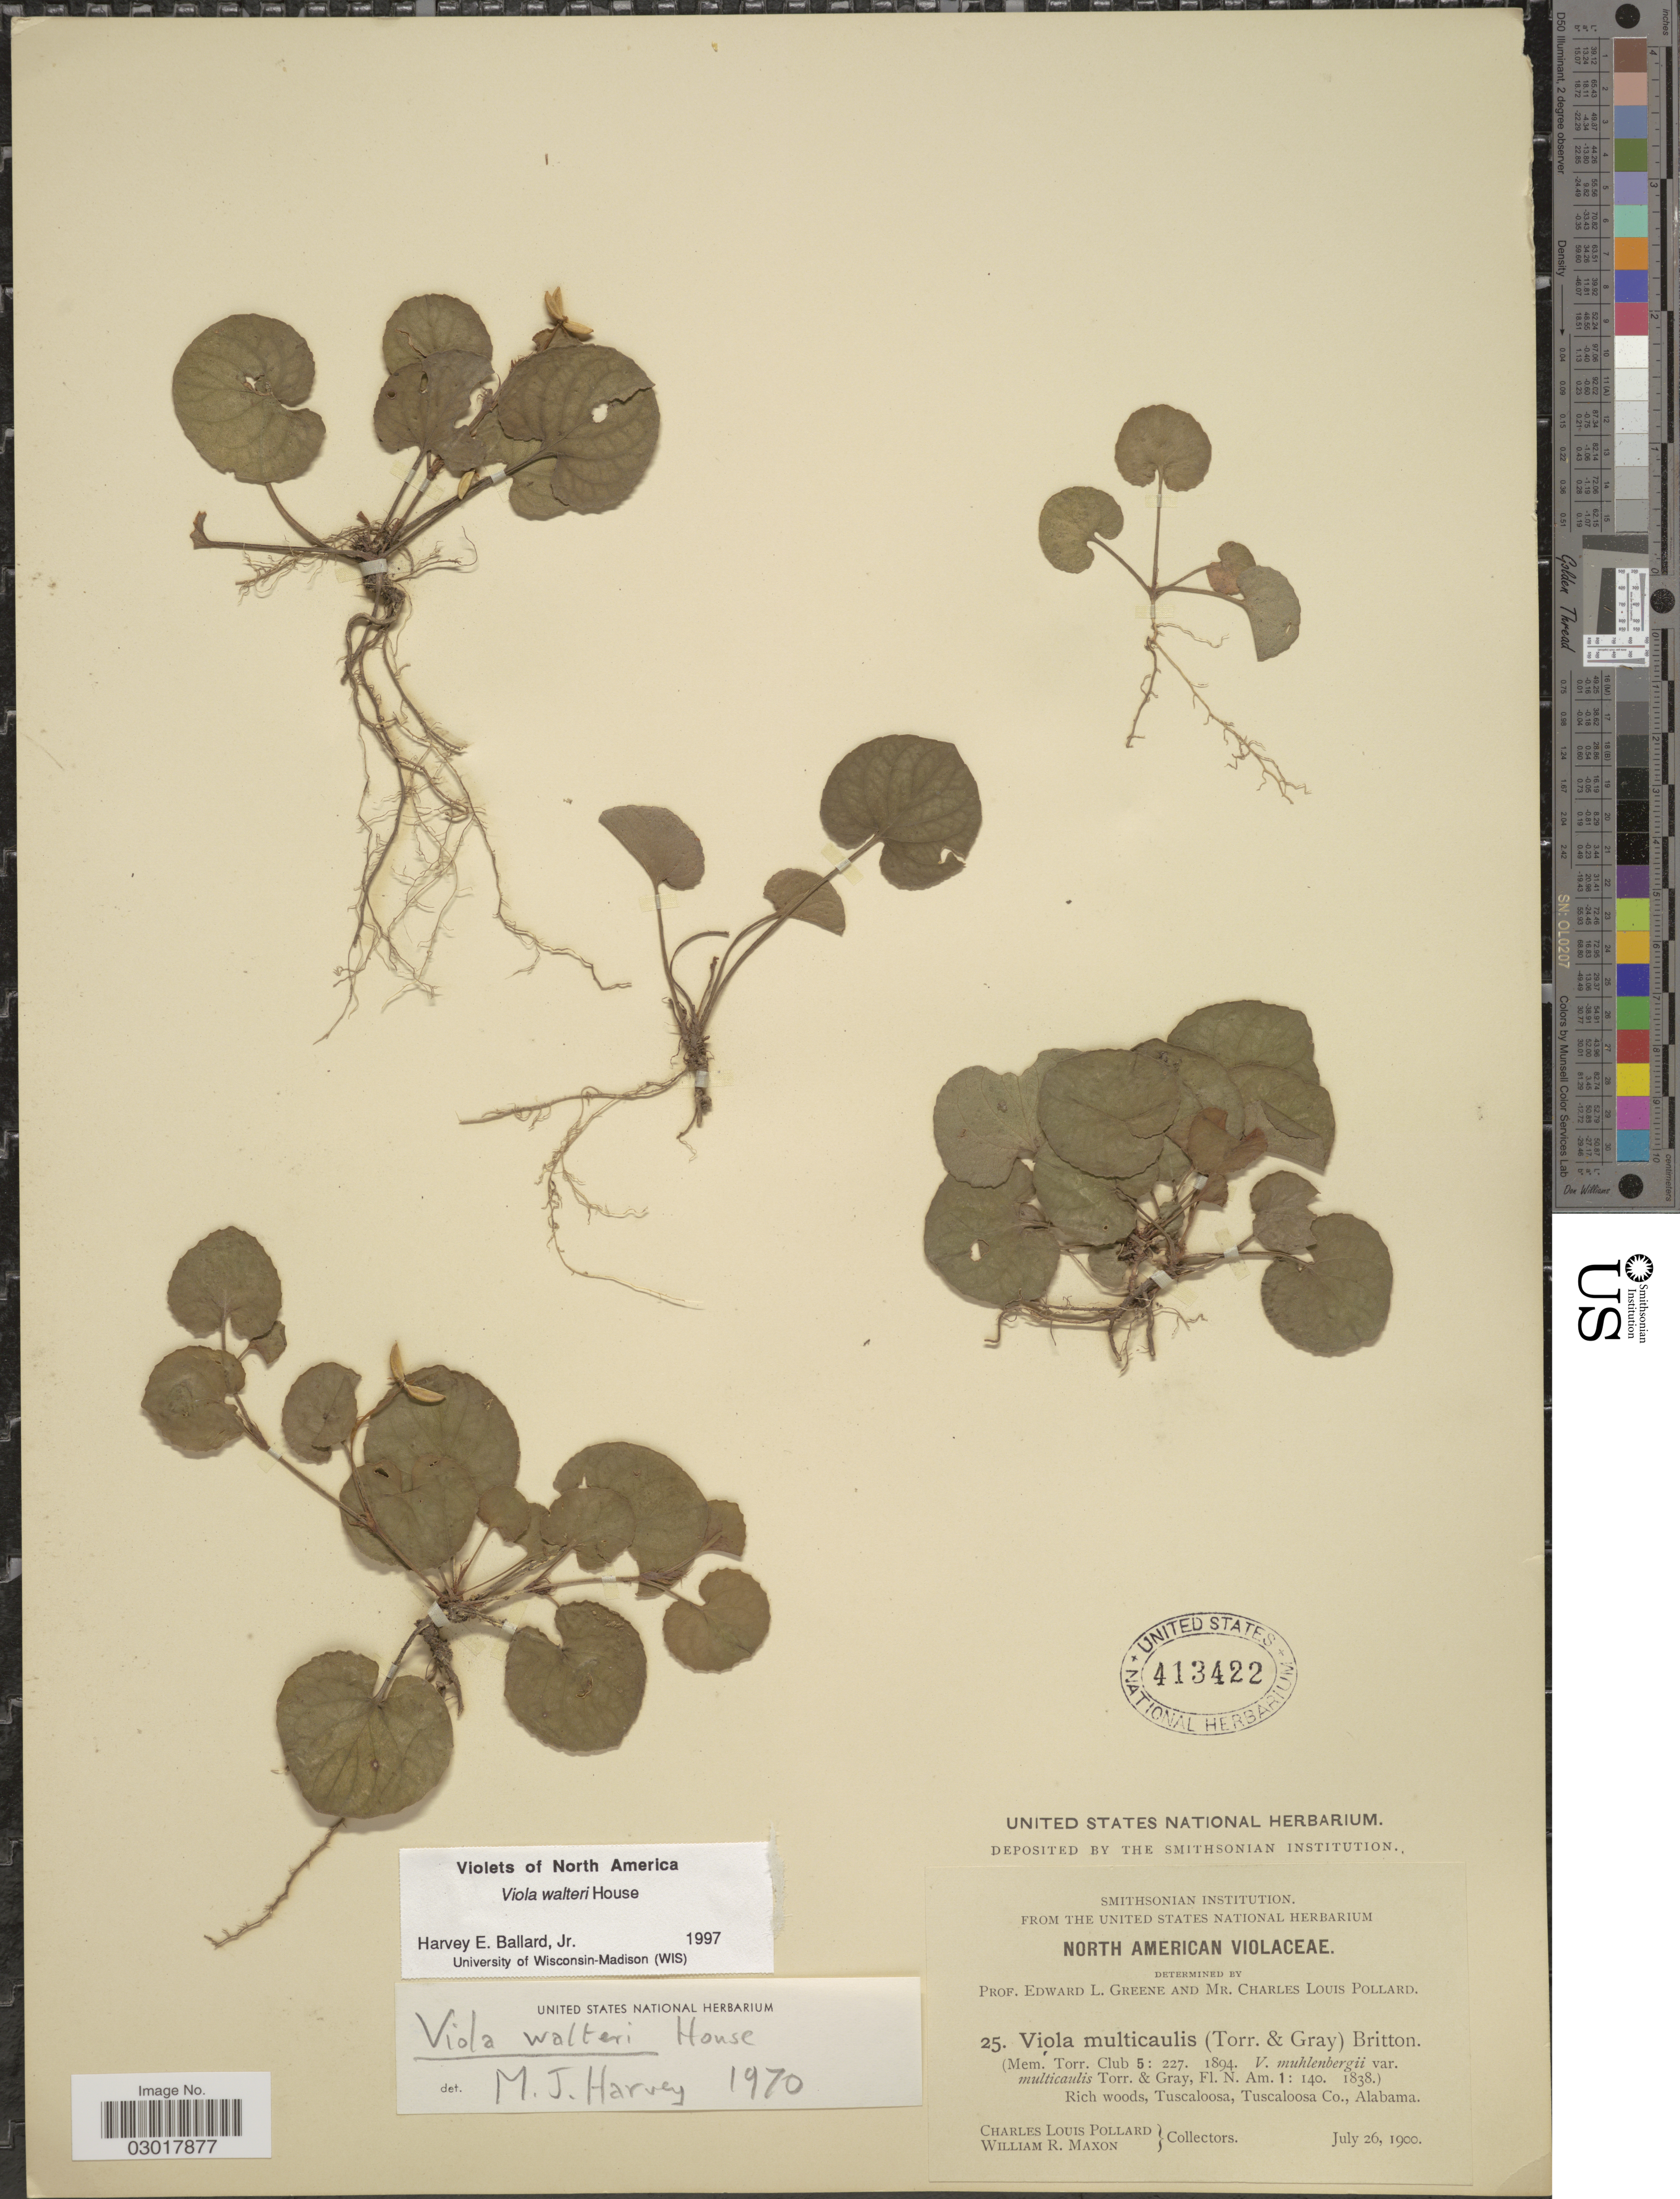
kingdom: Plantae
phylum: Tracheophyta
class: Magnoliopsida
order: Malpighiales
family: Violaceae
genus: Viola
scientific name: Viola walteri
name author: House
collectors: C. L. Pollard & W. R. Maxon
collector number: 25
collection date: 1900-07-26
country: United States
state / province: Alabama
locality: Tuscaloosa, Tuscaloosa Co.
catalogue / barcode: US 413422